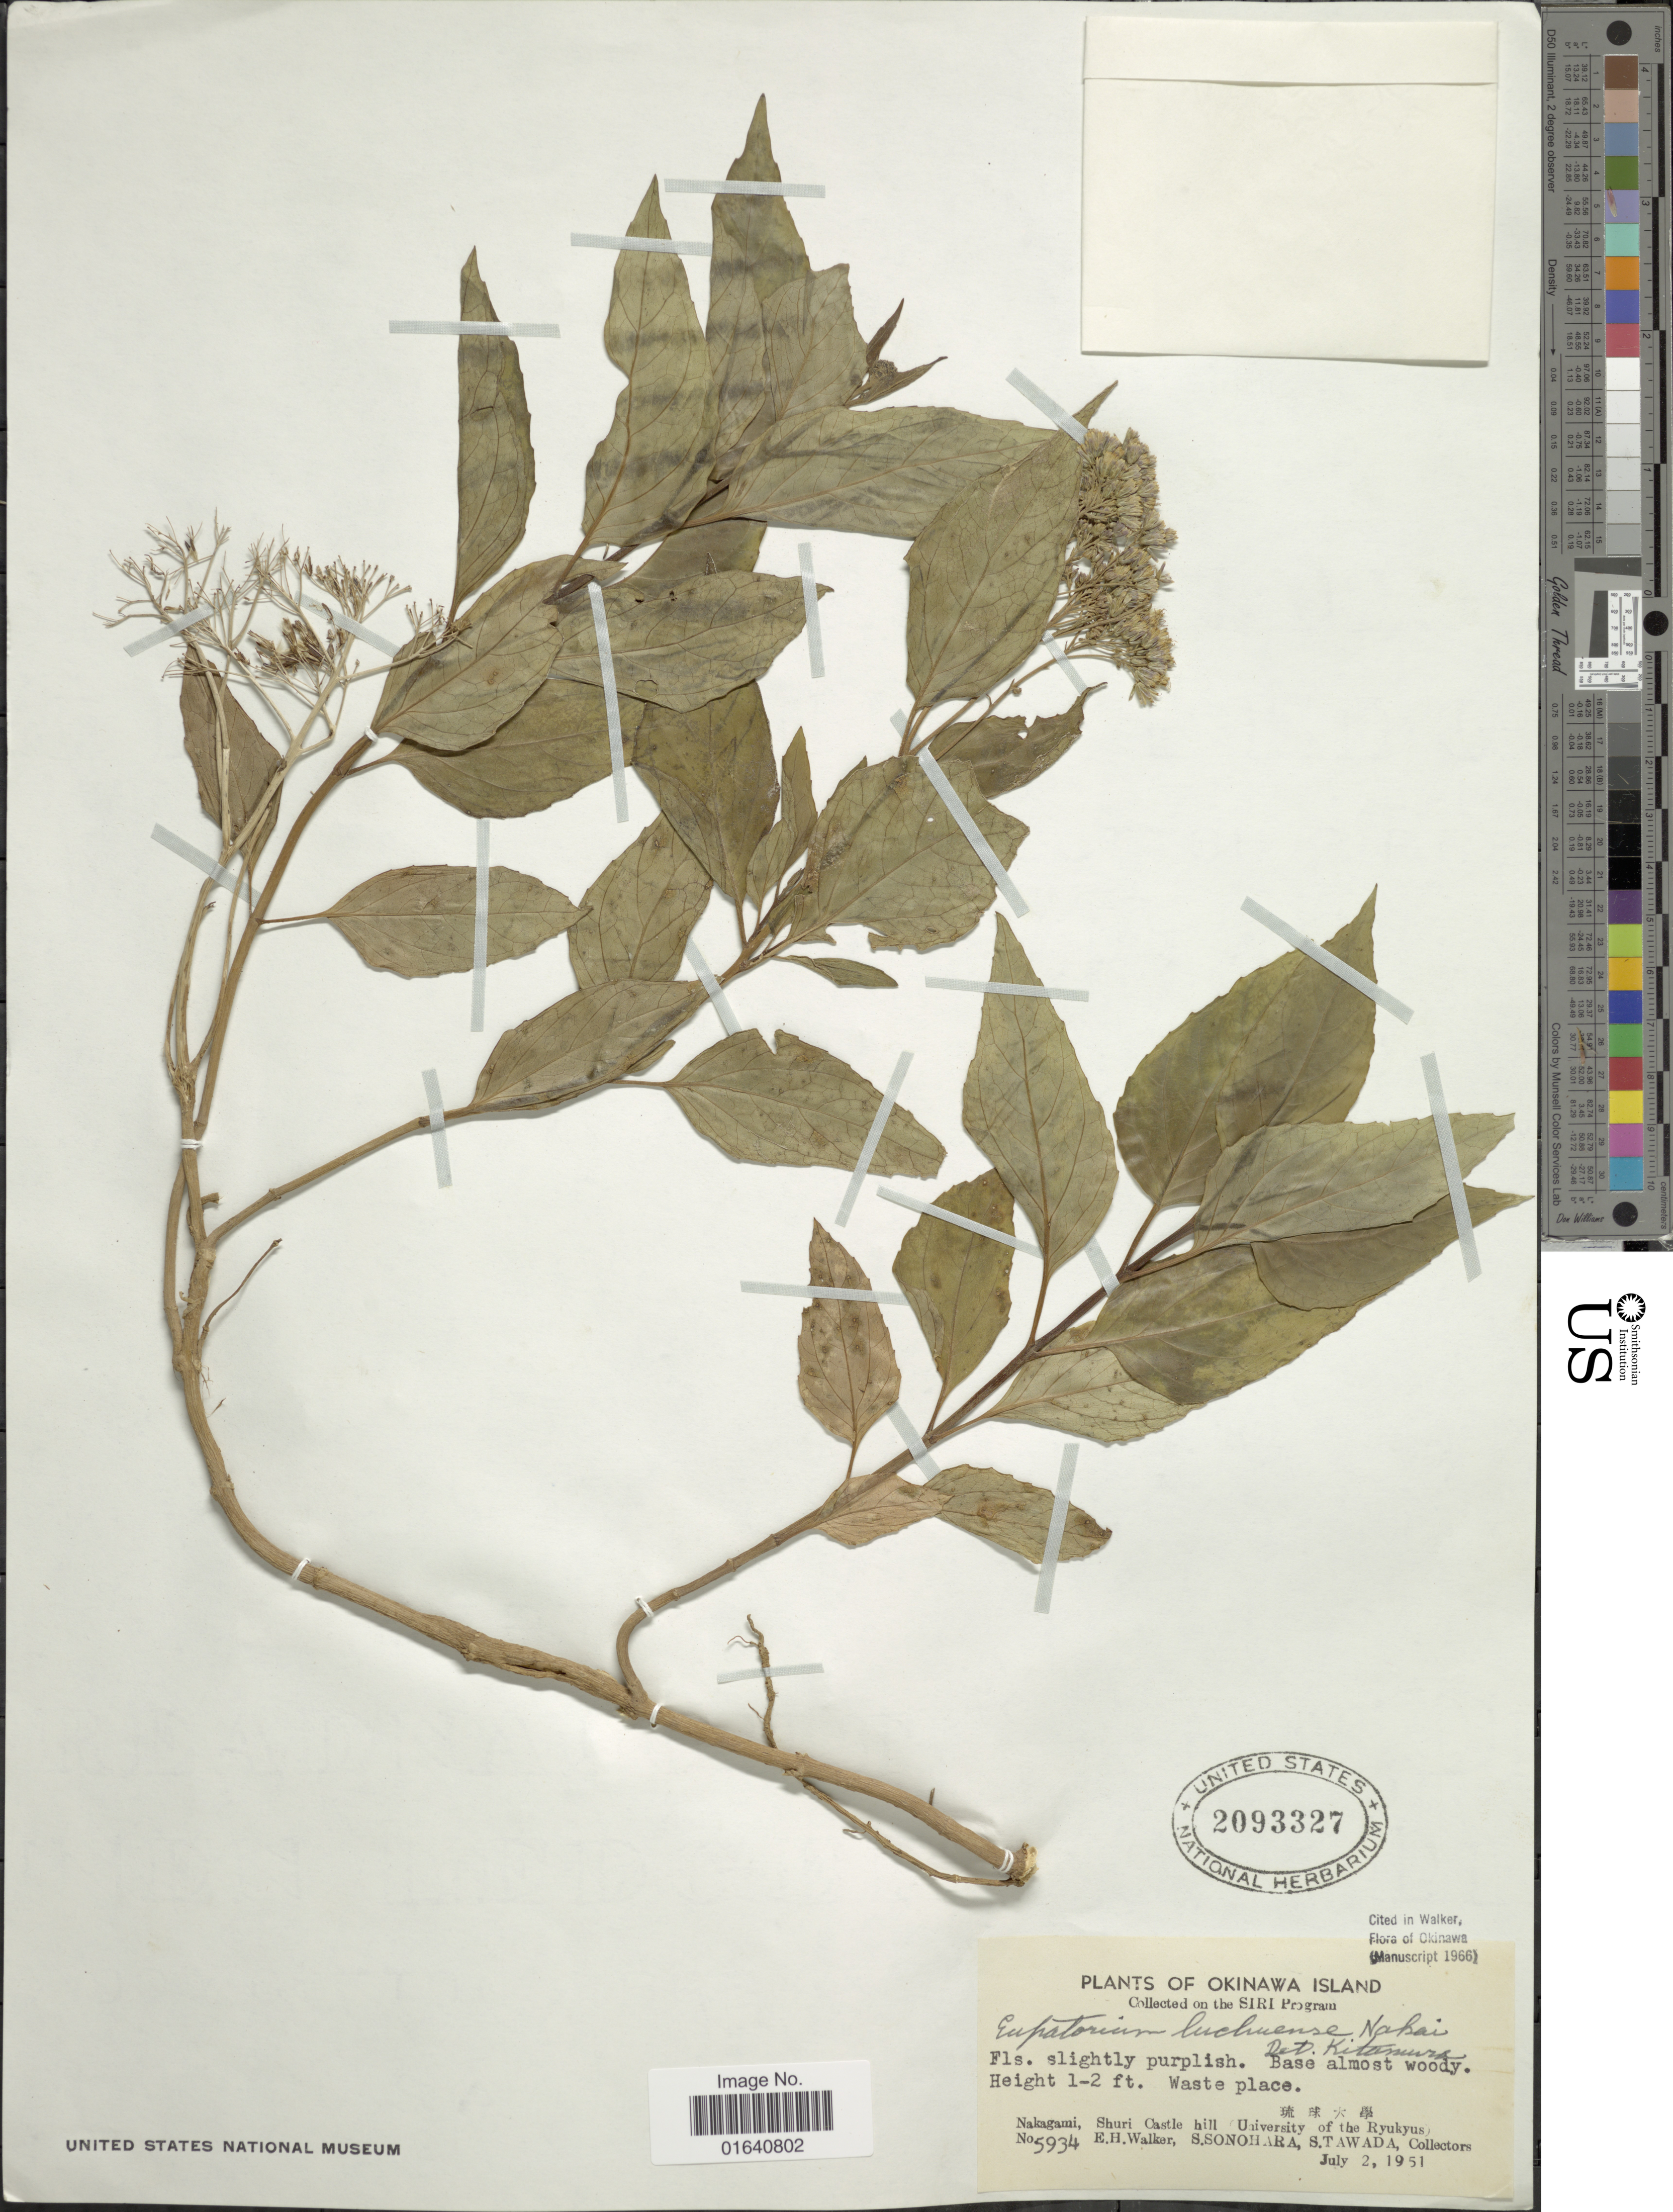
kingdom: Plantae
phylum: Tracheophyta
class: Magnoliopsida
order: Asterales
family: Asteraceae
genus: Eupatorium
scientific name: Eupatorium luchuense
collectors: E. H. Walker, S. Sonohara & S. Tawada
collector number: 5934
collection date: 1951-07-02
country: Japan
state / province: Okinawa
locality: Okinawa Islands, Base almost woody, Nakagami, Shuri Castle hill (University of the Ryukyus)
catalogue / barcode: US 2093327